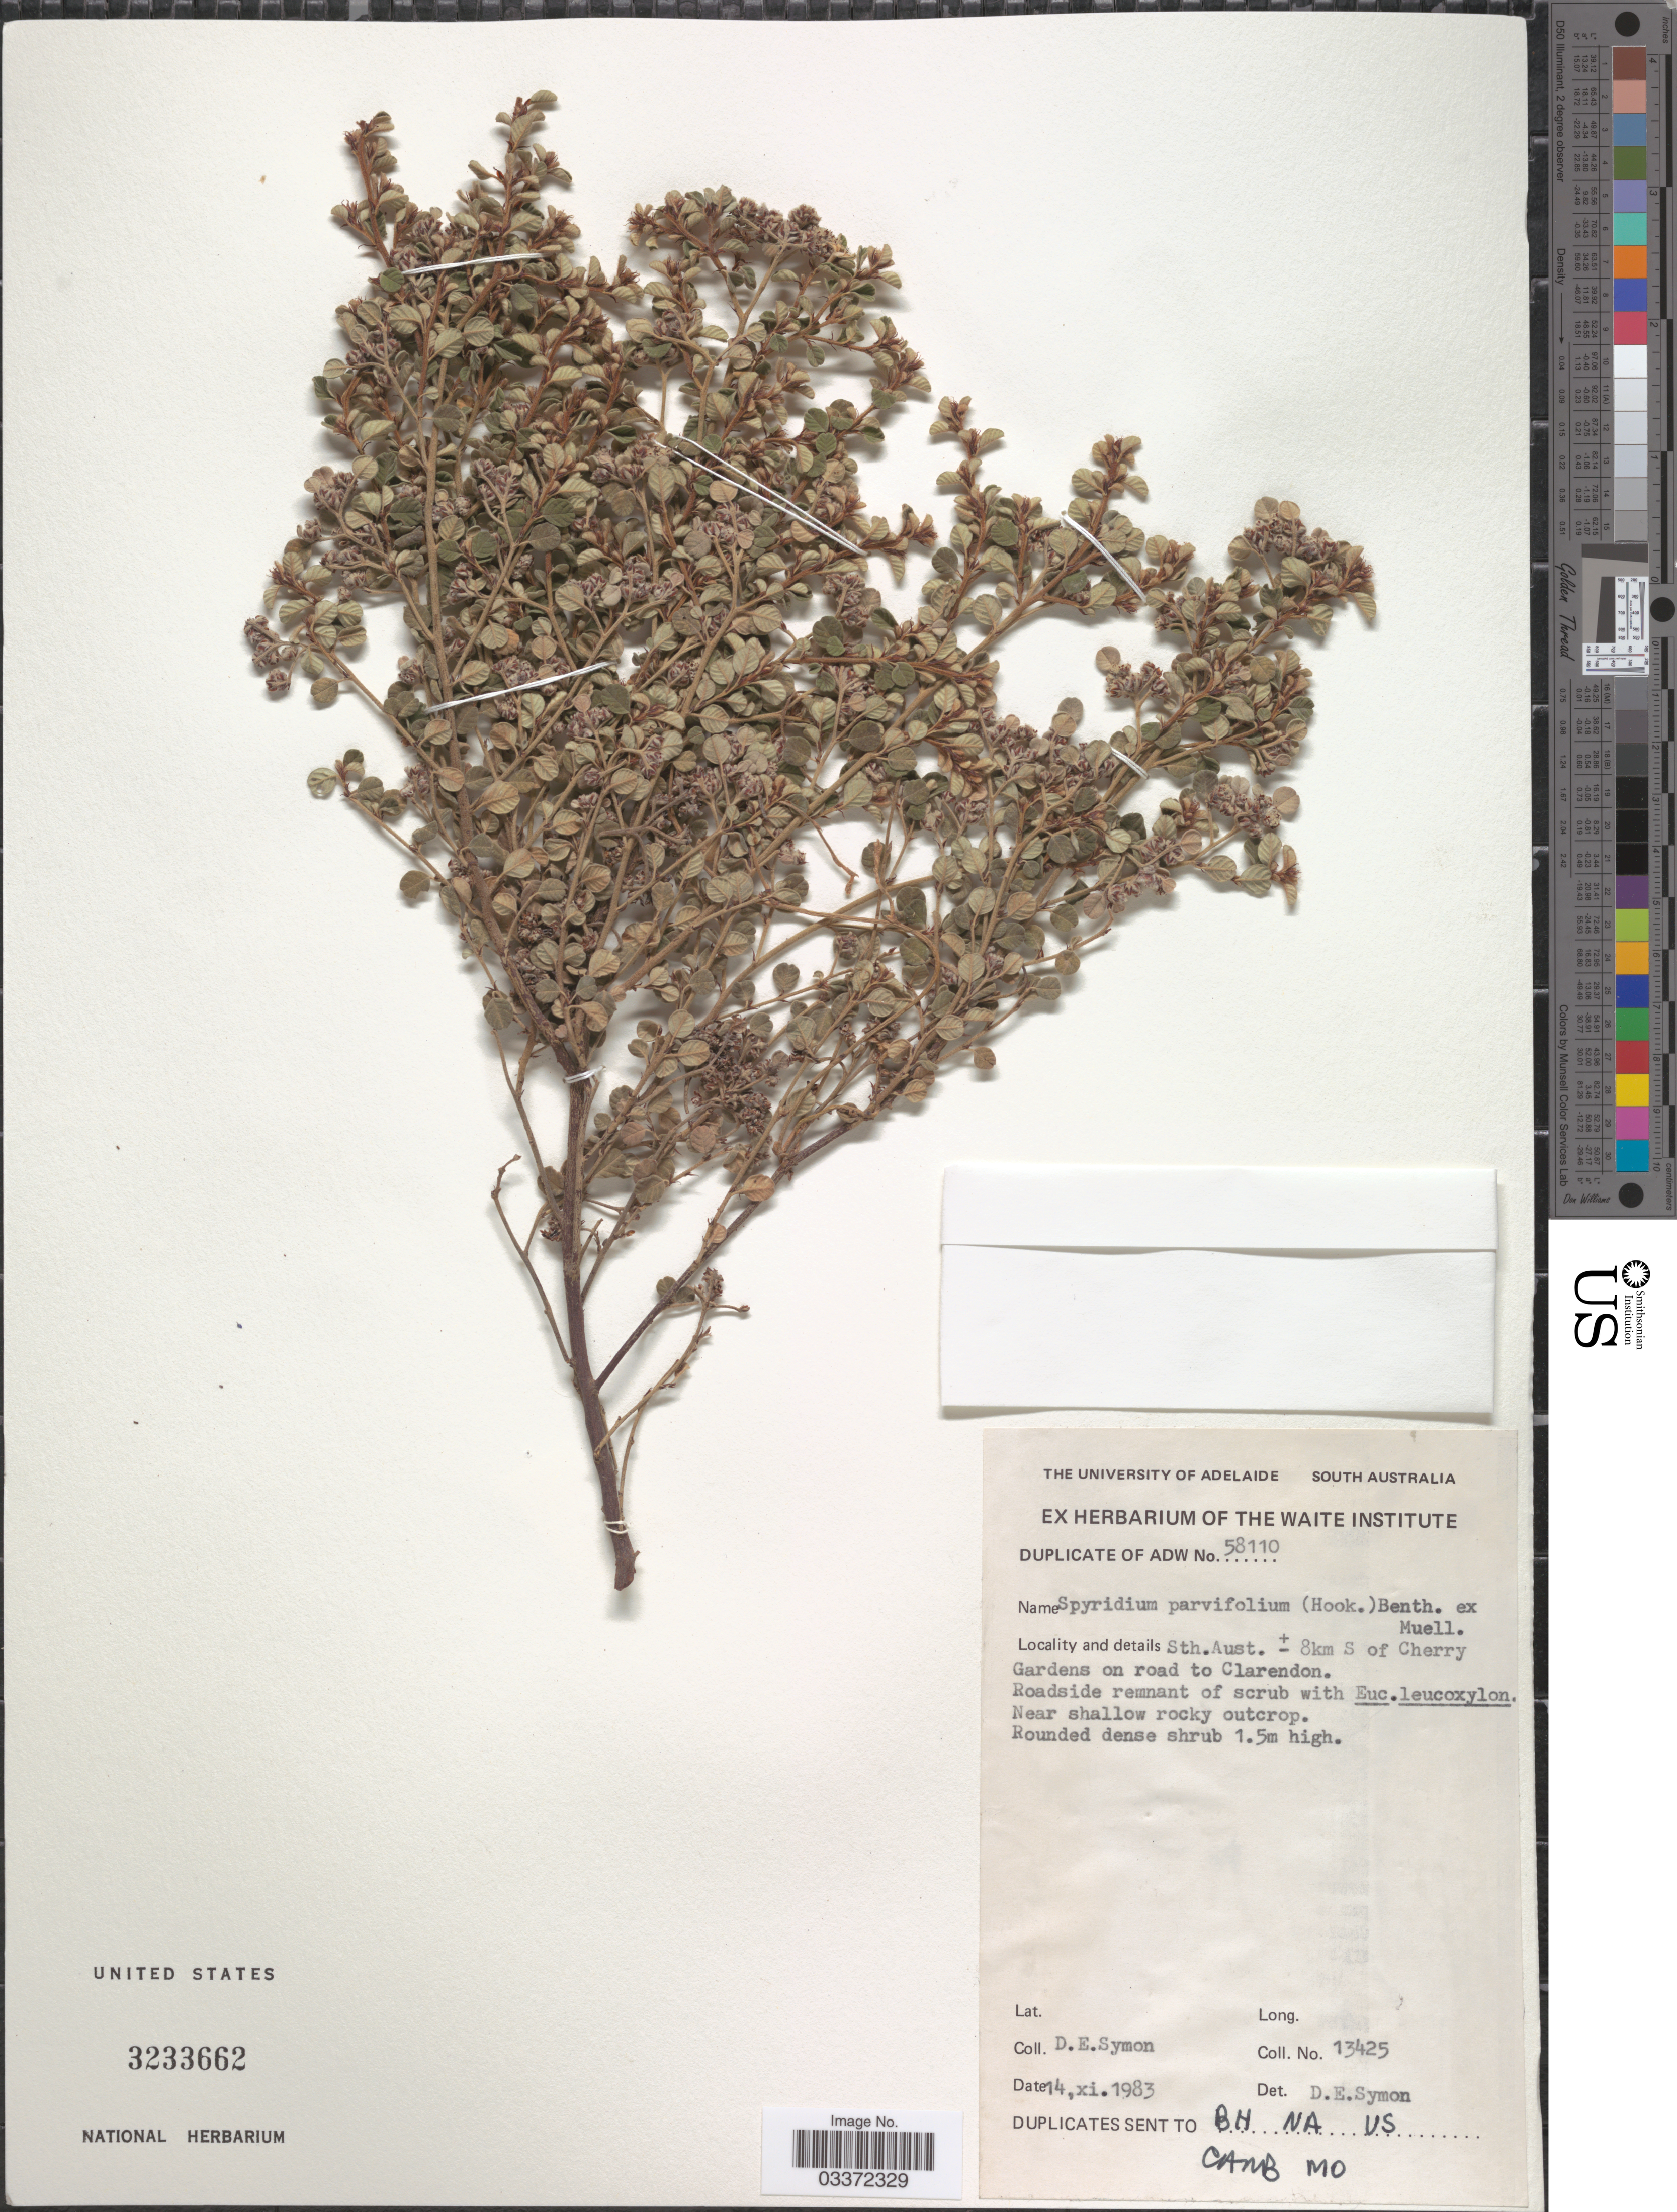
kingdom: Plantae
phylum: Tracheophyta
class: Magnoliopsida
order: Rosales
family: Rhamnaceae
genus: Trevoa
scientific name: Trevoa parvifolium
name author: F. Muell.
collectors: D. Symon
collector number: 13425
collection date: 1983-11-14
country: Australia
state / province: South Australia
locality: ± 8km S of Cherry Gardens on road to Clarendon.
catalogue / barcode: US 3233662